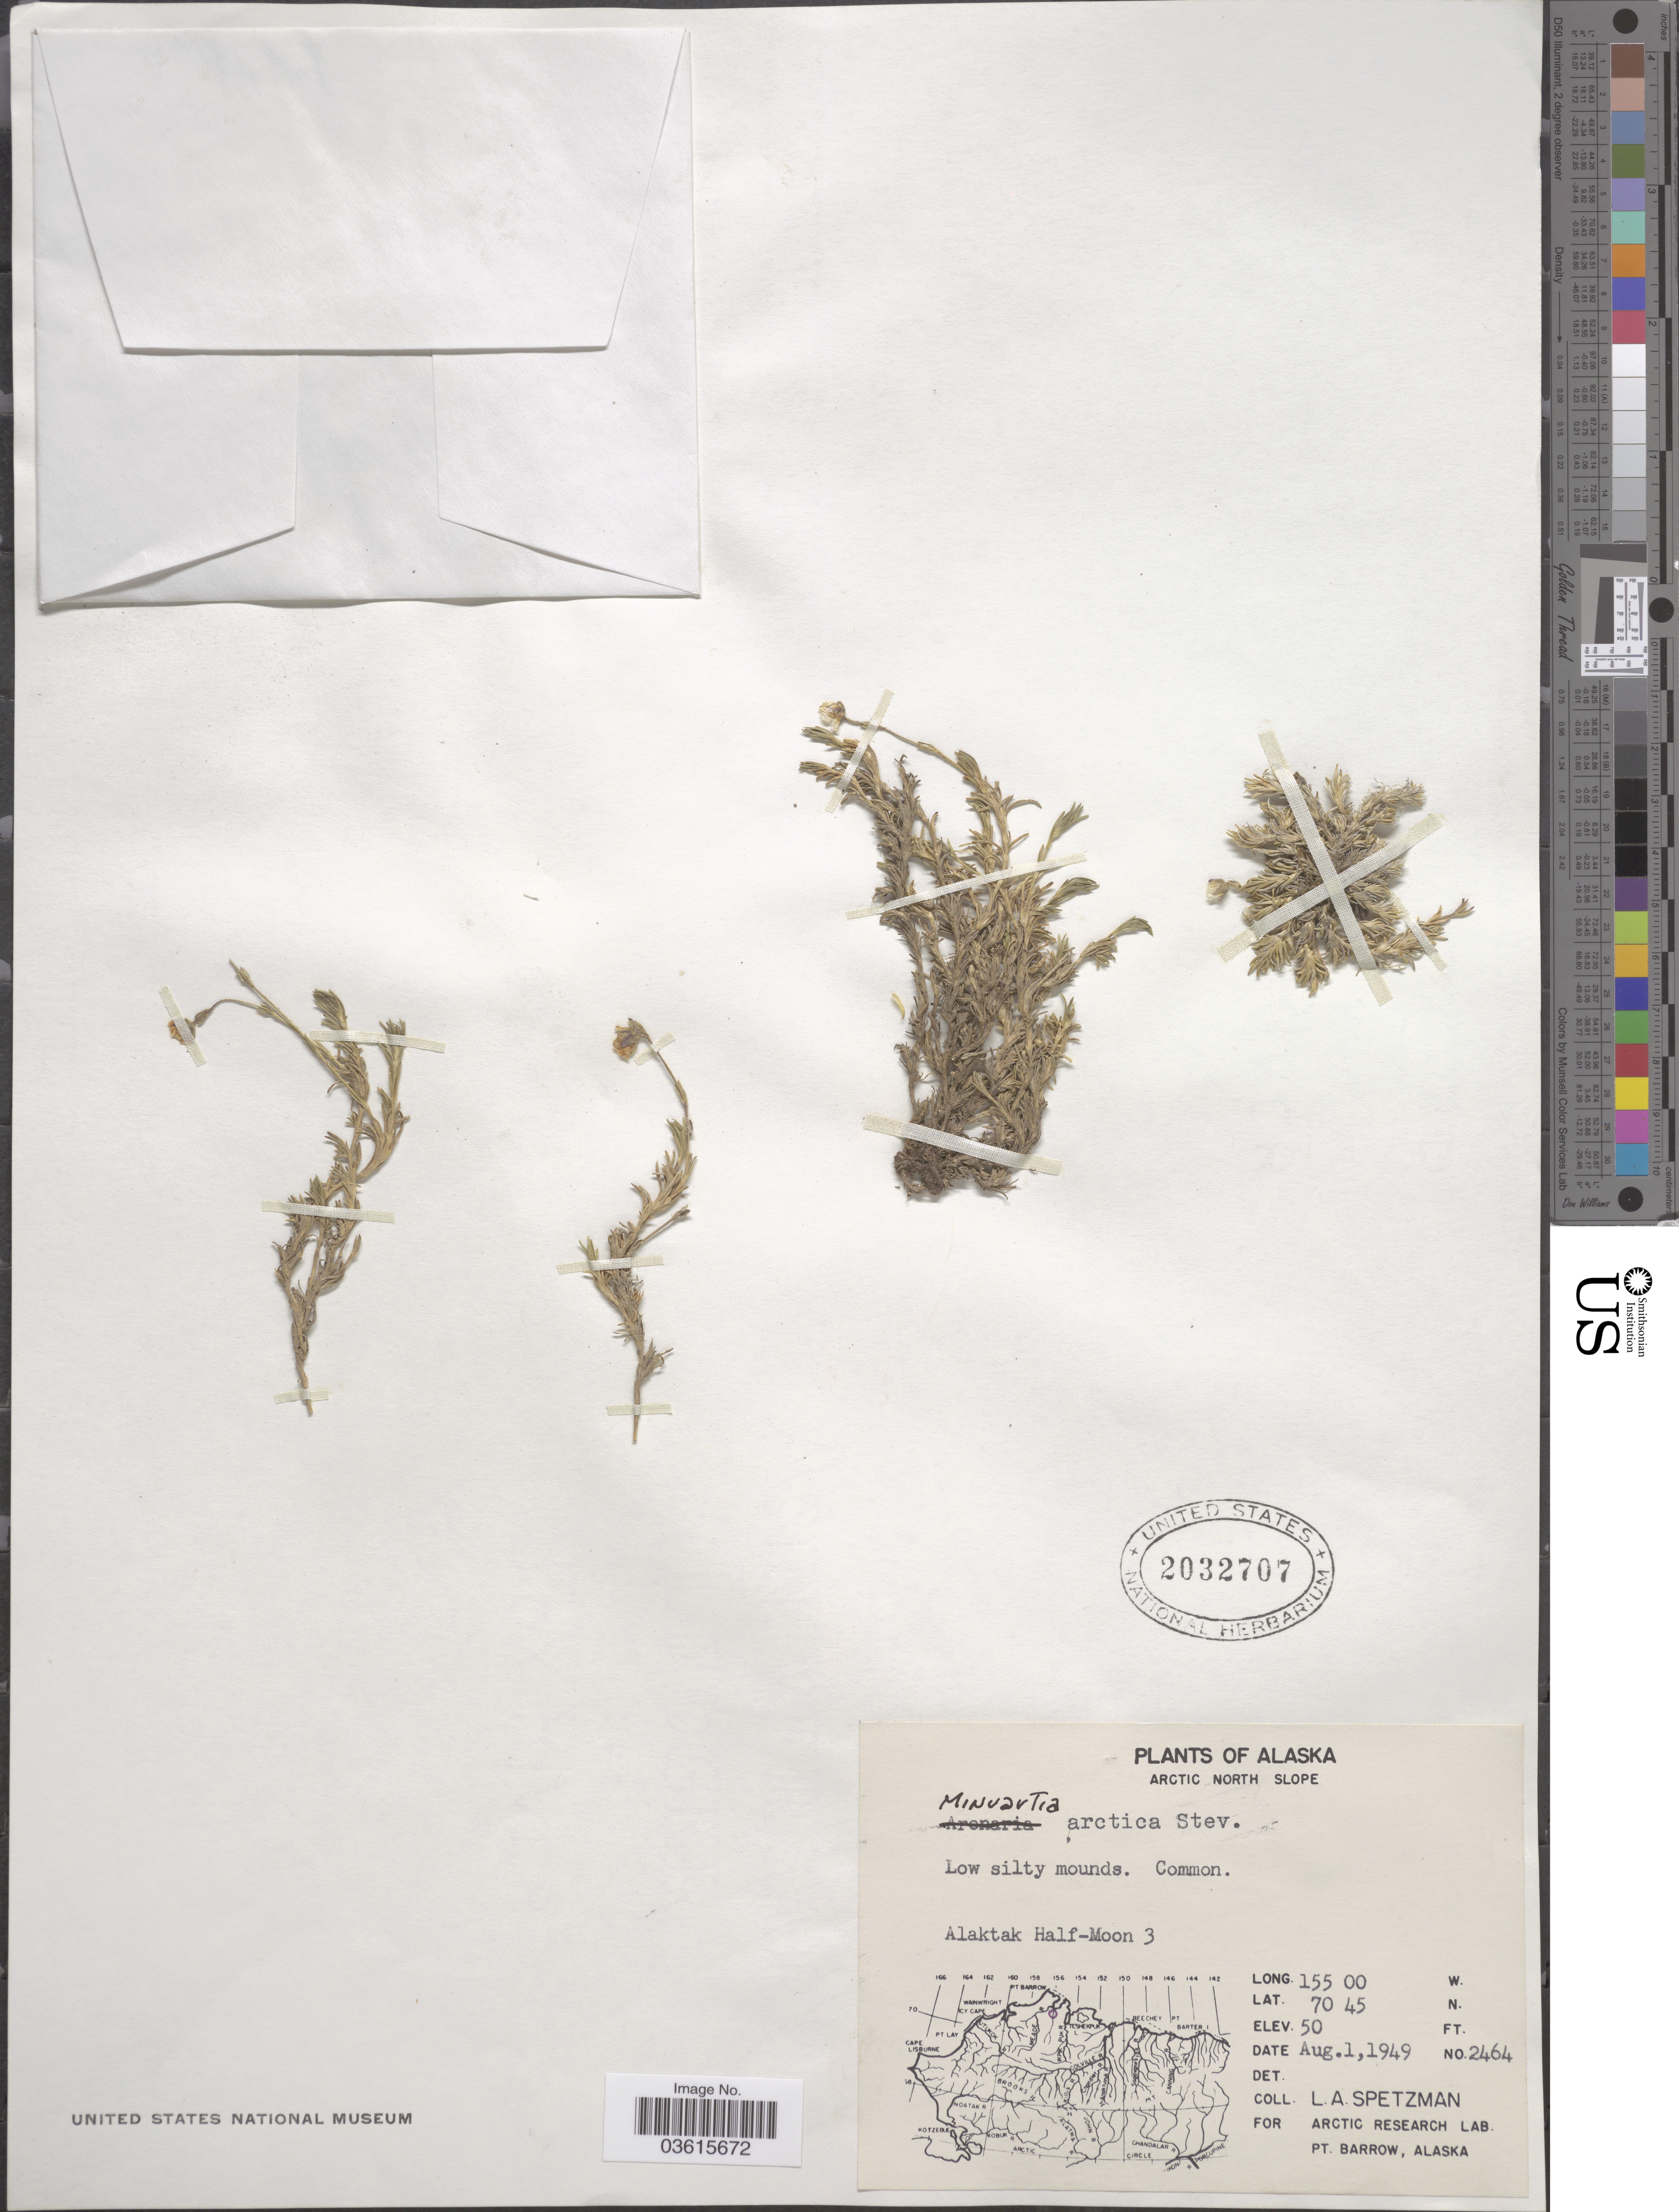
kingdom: Plantae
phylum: Tracheophyta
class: Magnoliopsida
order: Caryophyllales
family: Caryophyllaceae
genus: Cherleria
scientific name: Cherleria arctica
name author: (Steven ex Ser.) A.J. Moore & Dillenb.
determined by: Strong, Mark T., (BOT), Smithsonian Institution - National Museum of Natural History (UNITED STATES)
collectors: L. Spetzman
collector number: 2464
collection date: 1949-08-01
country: United States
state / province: Alaska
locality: Arctic North Slope. Alaktak Half-Moon 3.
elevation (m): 15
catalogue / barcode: US 2032707